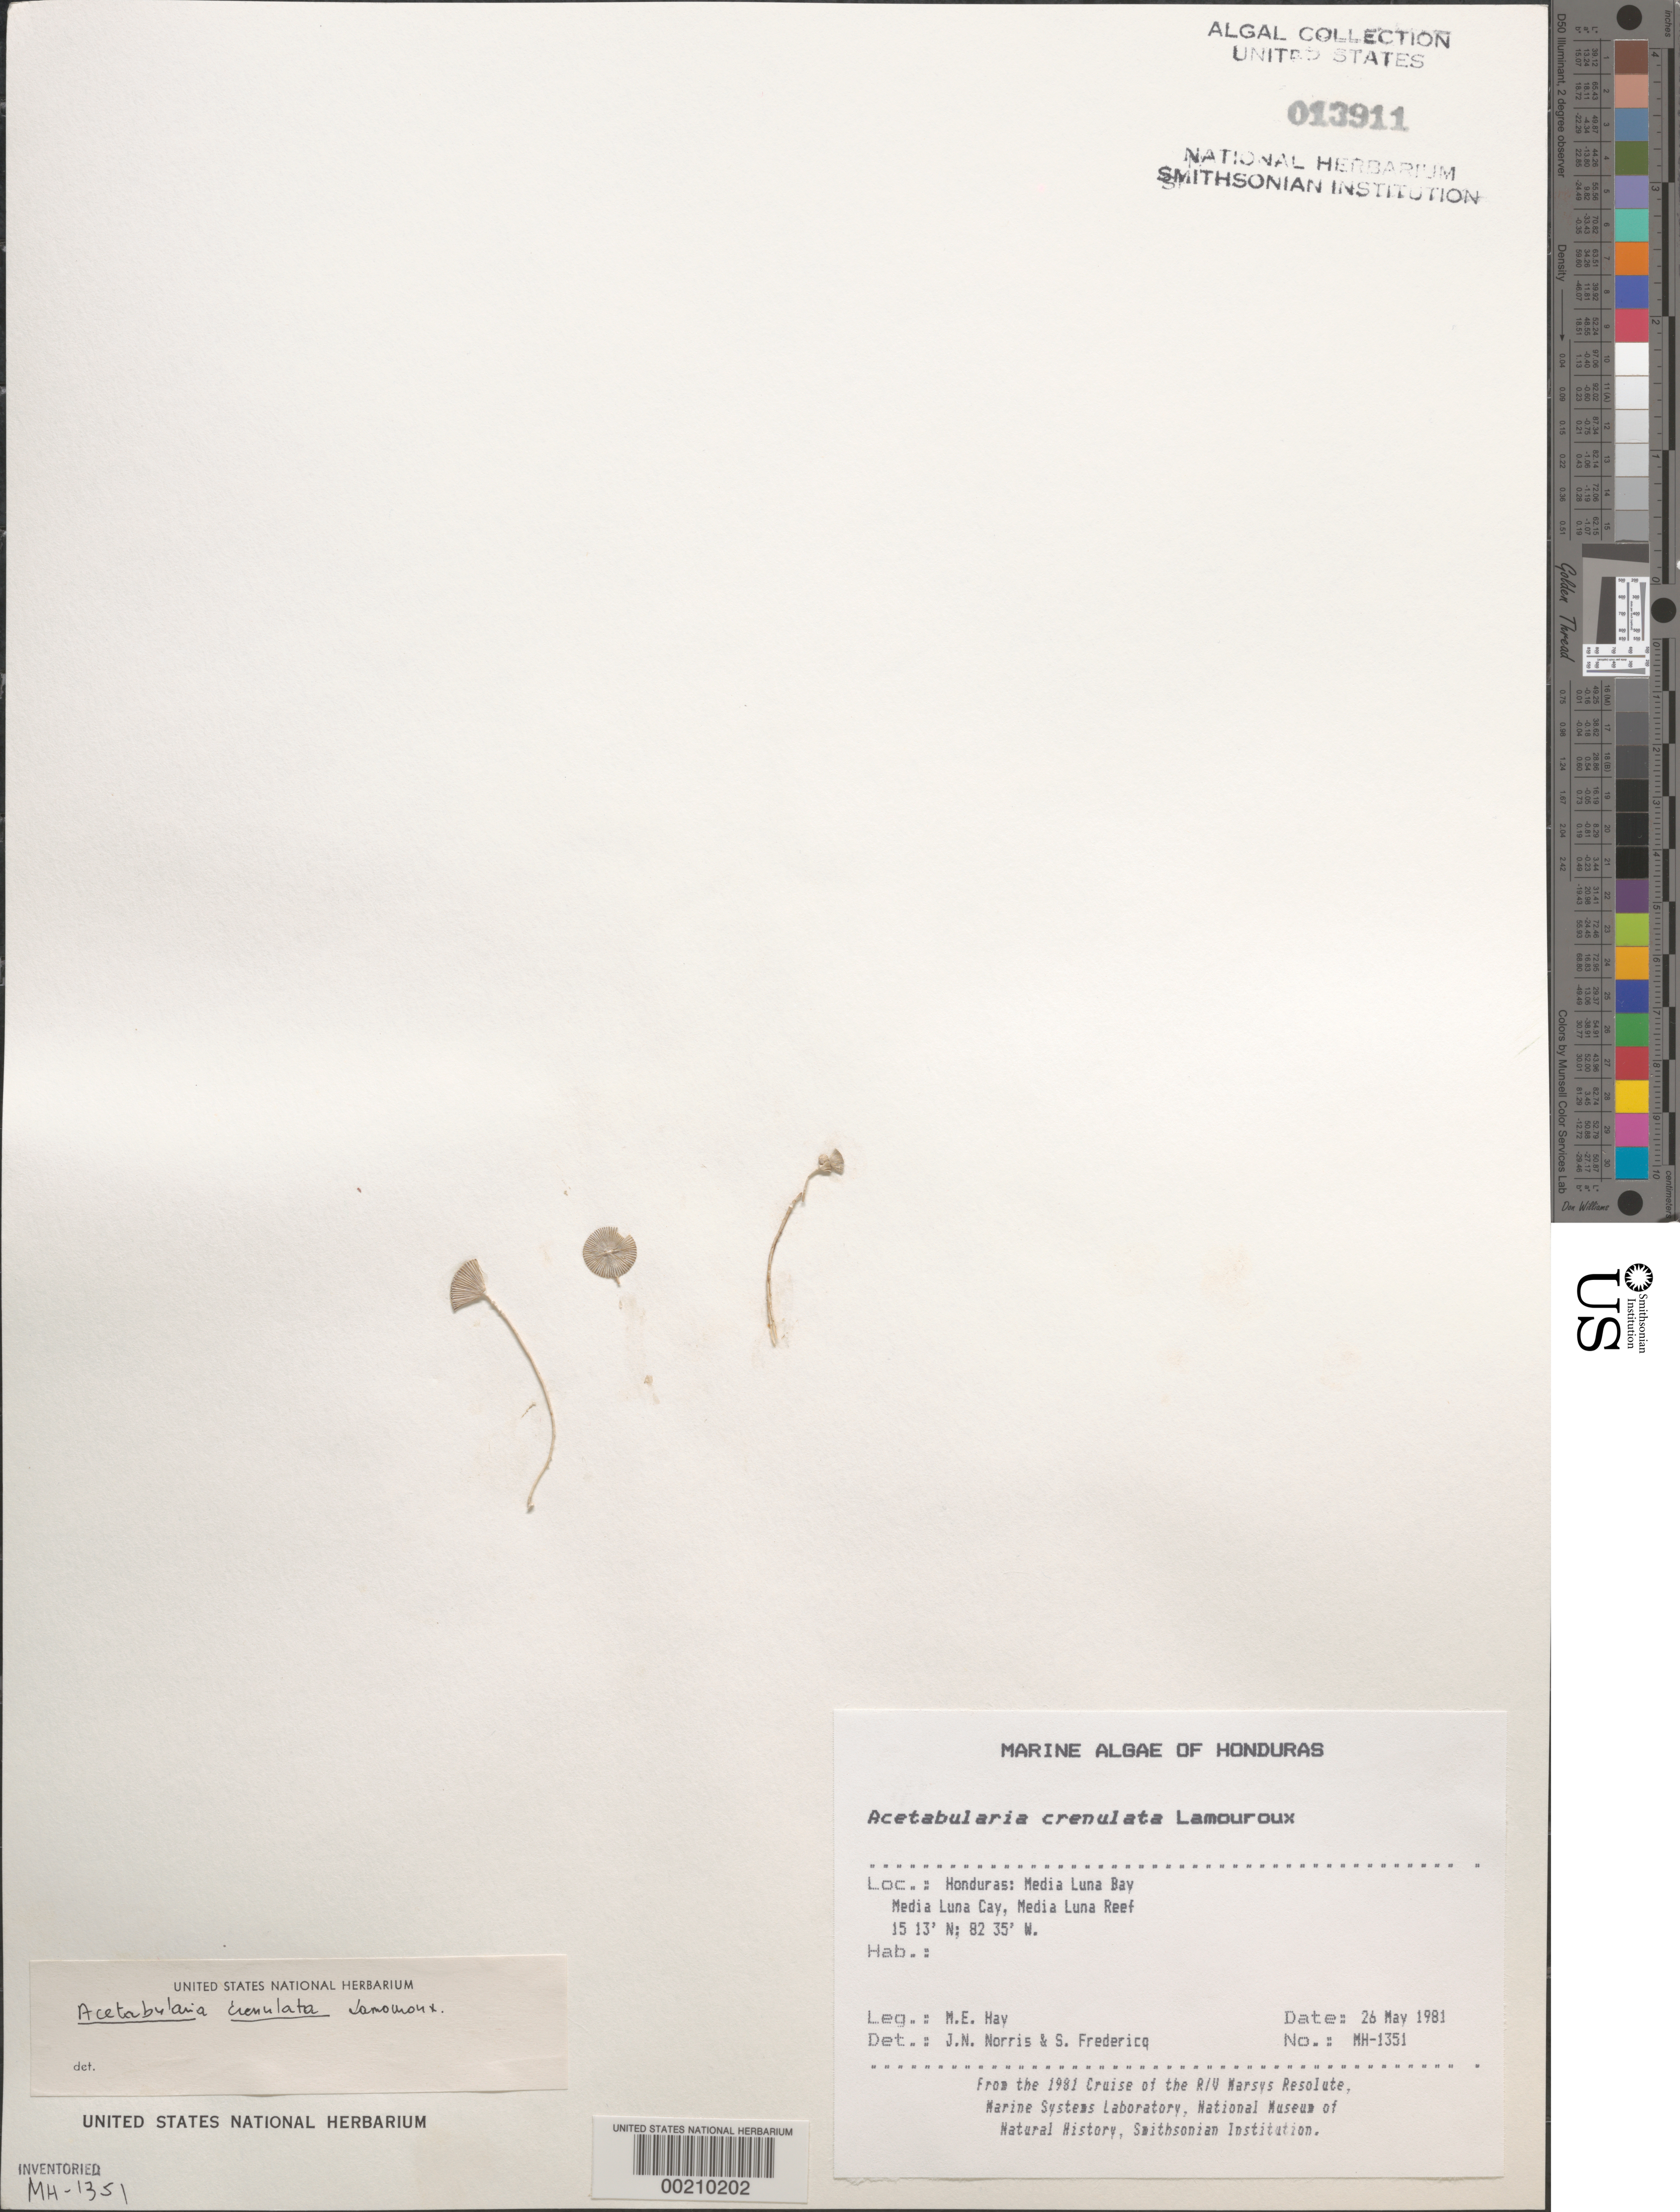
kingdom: Plantae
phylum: Chlorophyta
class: Ulvophyceae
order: Dasycladales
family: Polyphysaceae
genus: Acetabularia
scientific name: Acetabularia acetabulum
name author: J.V.Lamouroux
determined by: Norris, J. N.; Fredericq, S.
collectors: M. E. Hay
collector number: MEH-1351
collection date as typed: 26 May 1981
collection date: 1981-05-26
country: Honduras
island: Media Luna Cay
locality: Media Luna Bay, Media Luna Reef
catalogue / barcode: US 13911